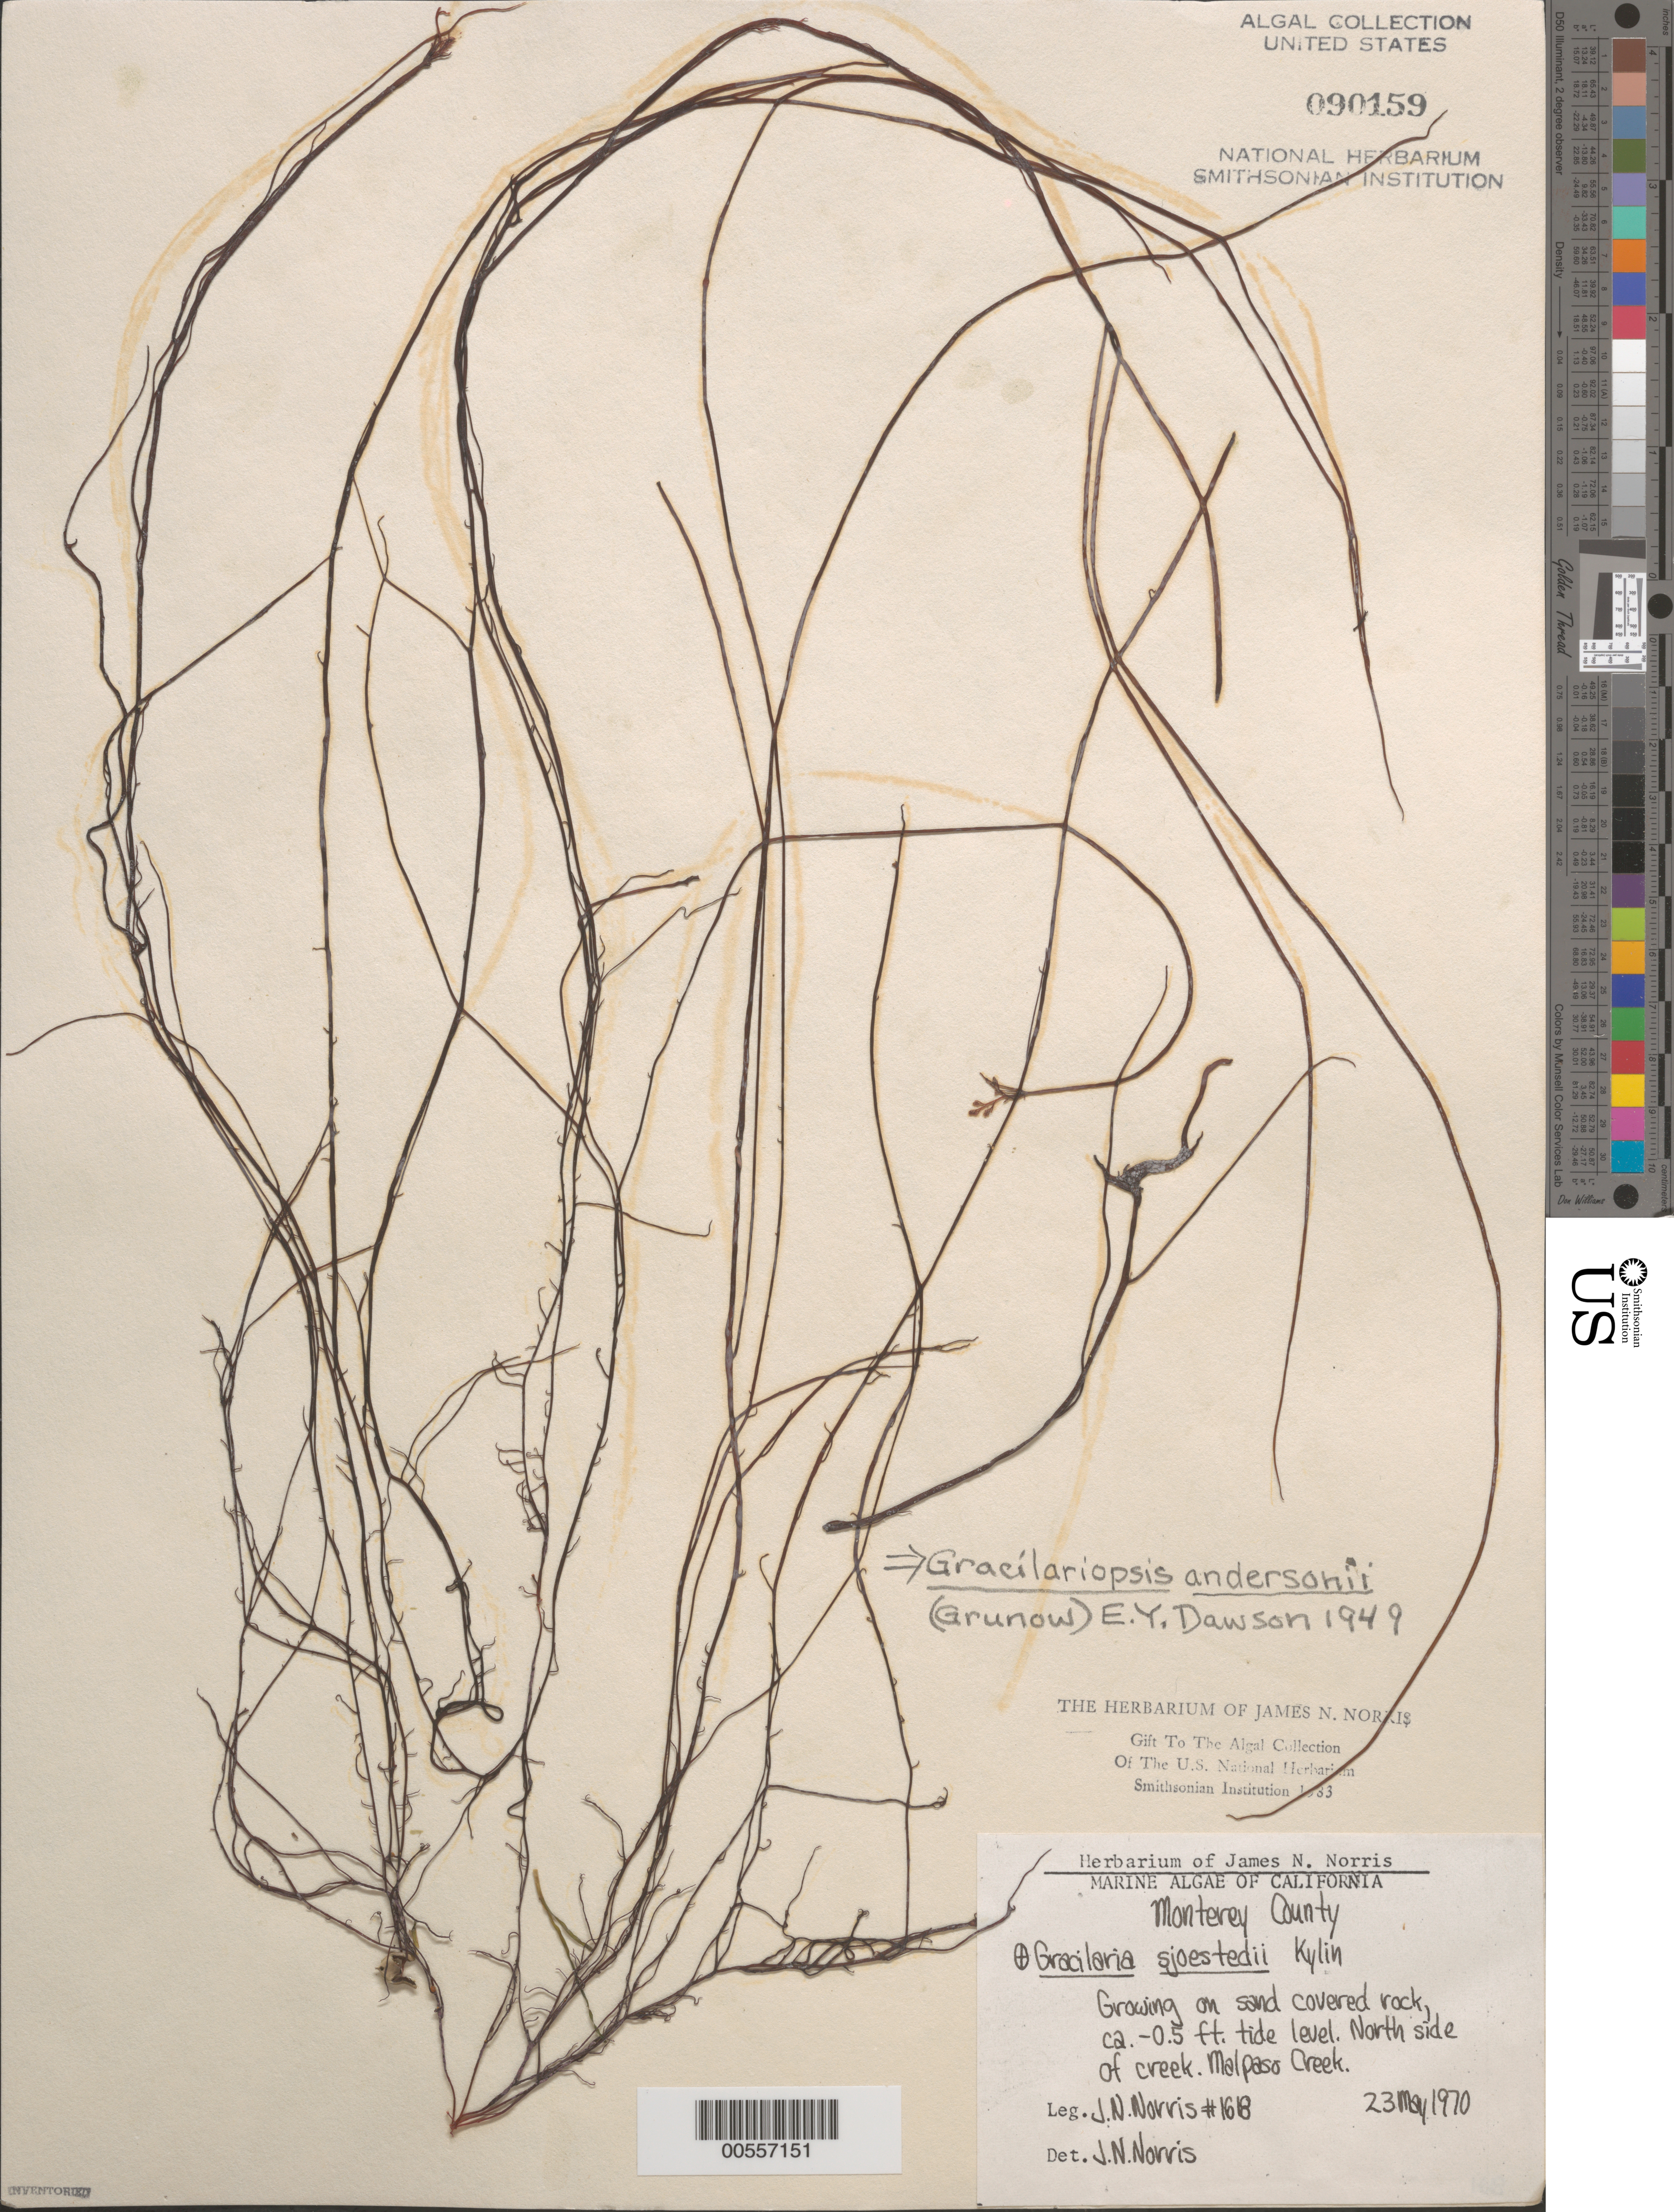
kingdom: Plantae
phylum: Rhodophyta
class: Florideophyceae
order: Gracilariales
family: Gracilariaceae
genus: Gracilariopsis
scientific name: Gracilariopsis andersonii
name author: (Grunow) E.Y. Dawson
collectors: J. N. Norris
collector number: JN-1618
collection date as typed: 23 May 1970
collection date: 1970-05-23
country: United States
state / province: California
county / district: Monterey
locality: Malpaso Creek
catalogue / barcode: US 90159